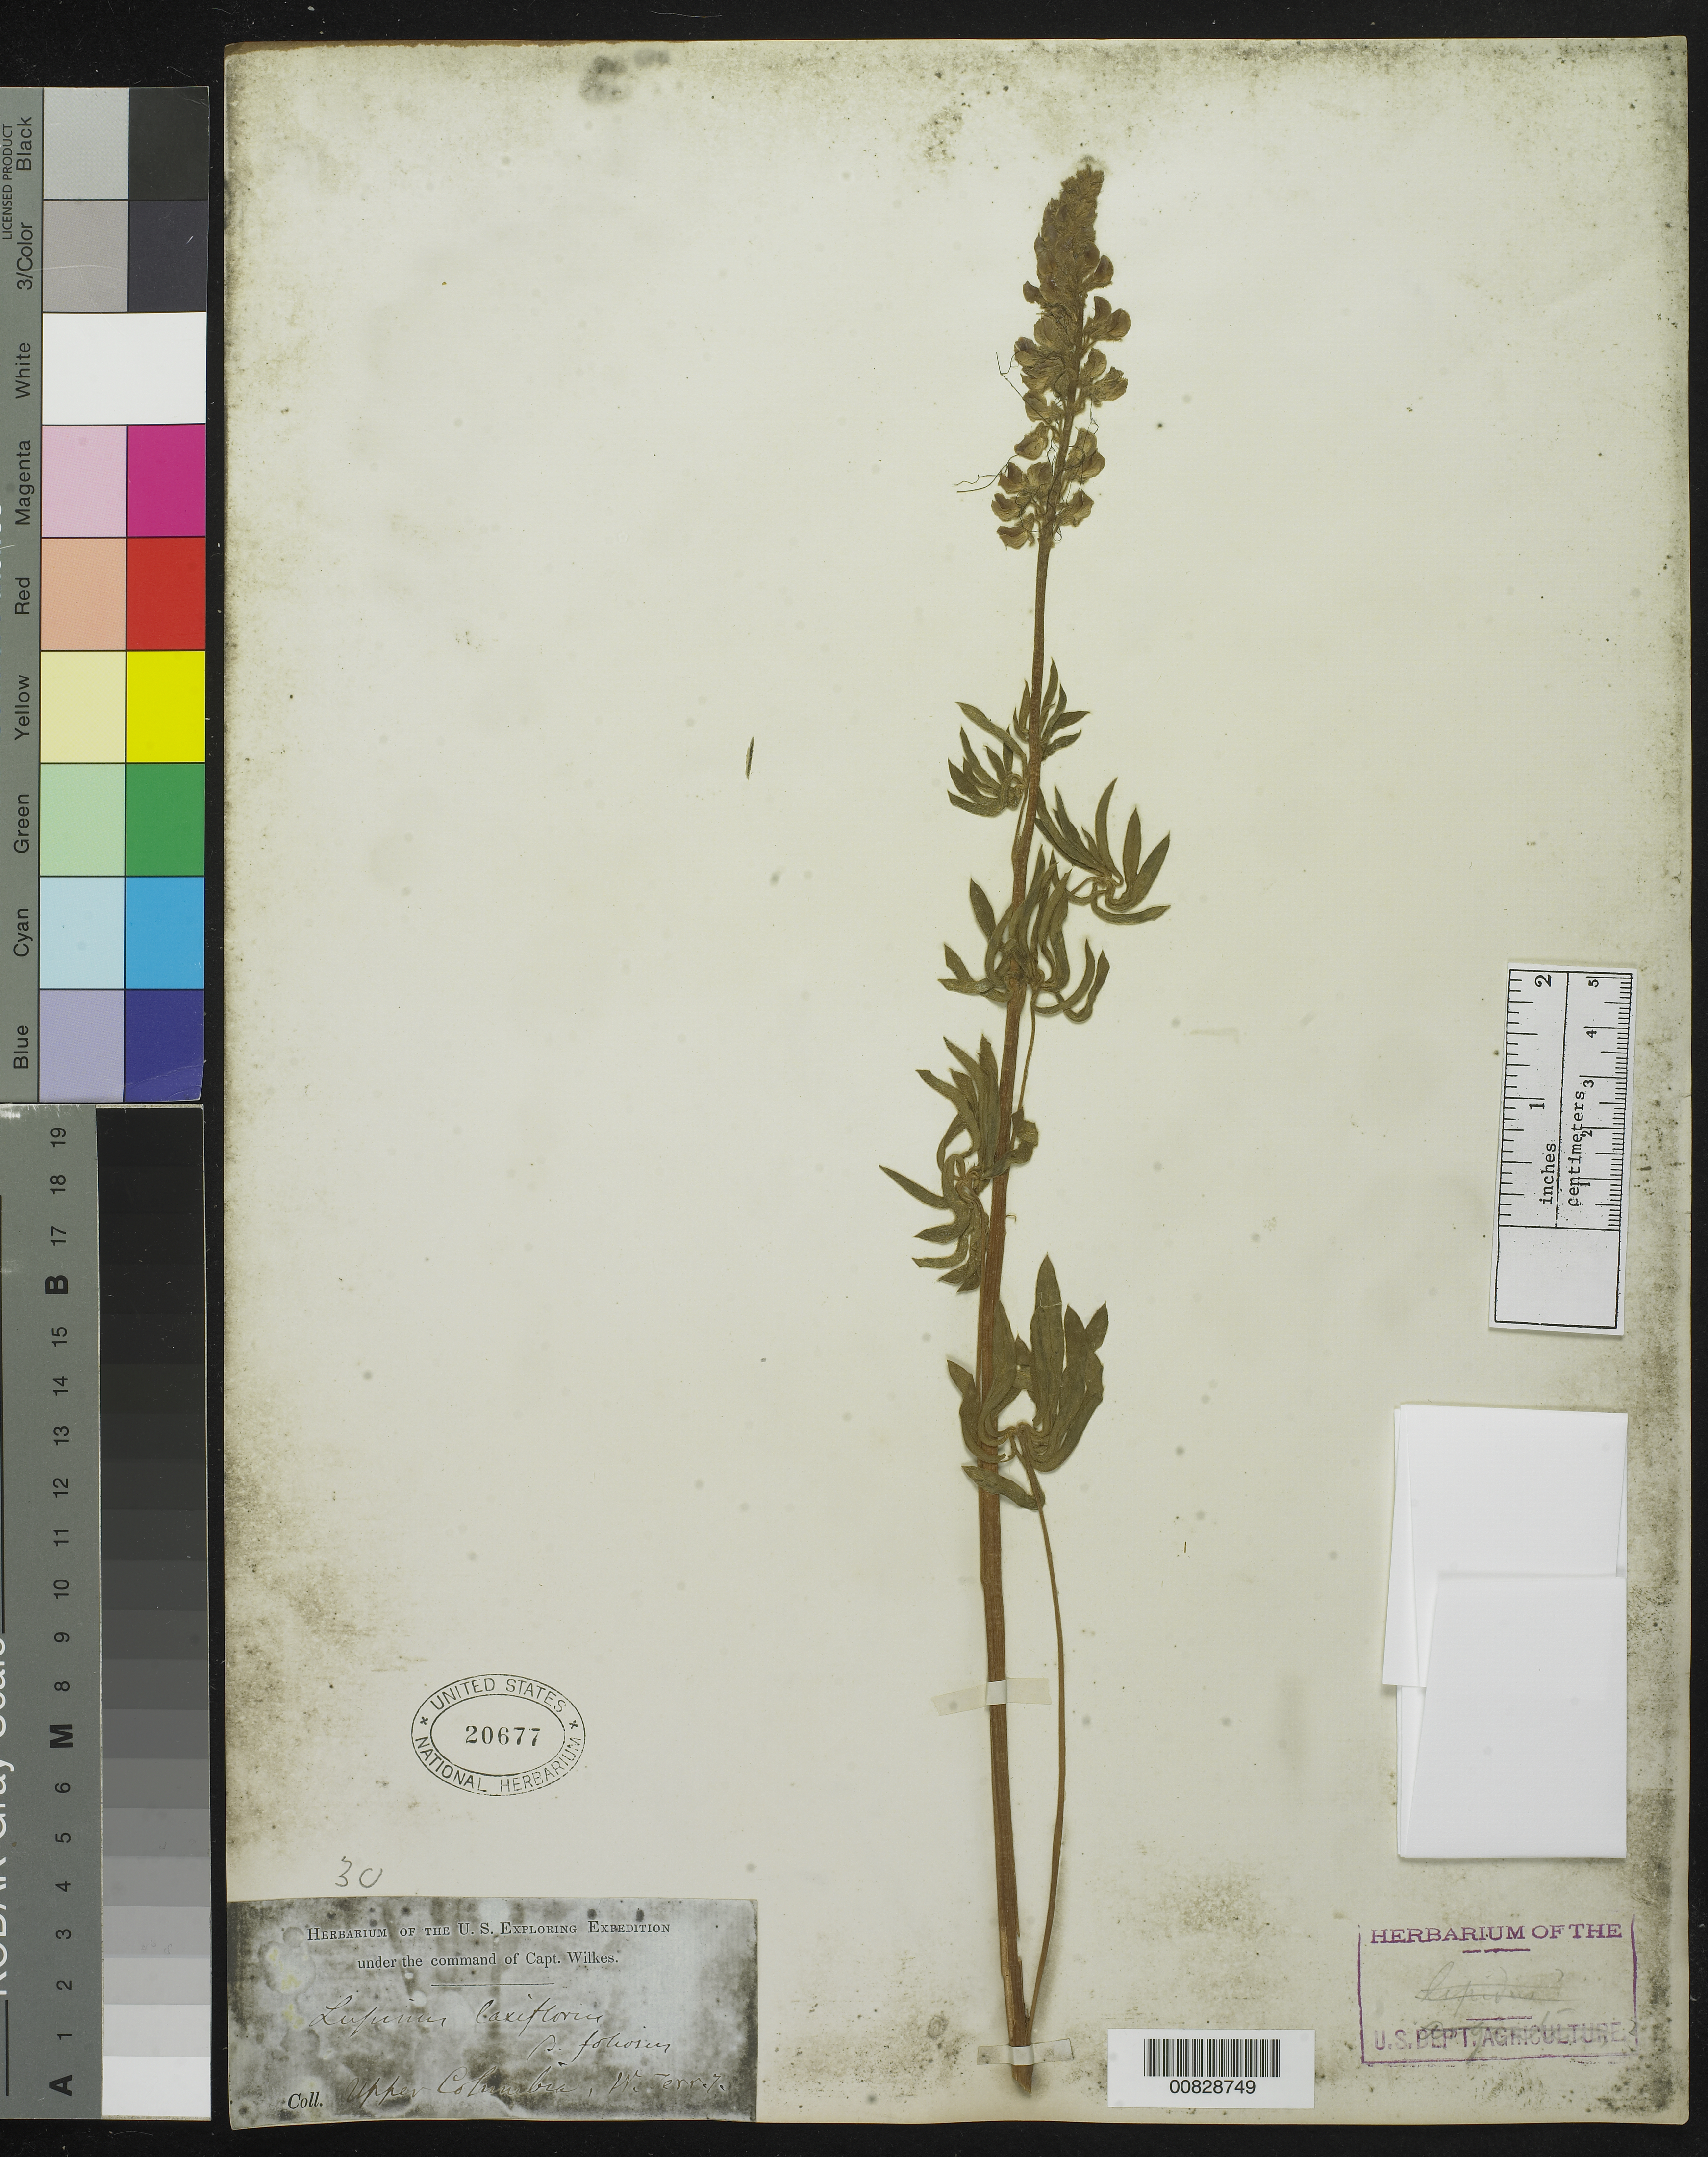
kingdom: Plantae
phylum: Tracheophyta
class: Magnoliopsida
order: Fabales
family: Fabaceae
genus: Lupinus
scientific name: Lupinus sp.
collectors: Wilkes Explor. Exped.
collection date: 1838/1842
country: United States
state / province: Washington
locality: Upper Columbia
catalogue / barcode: US 20677